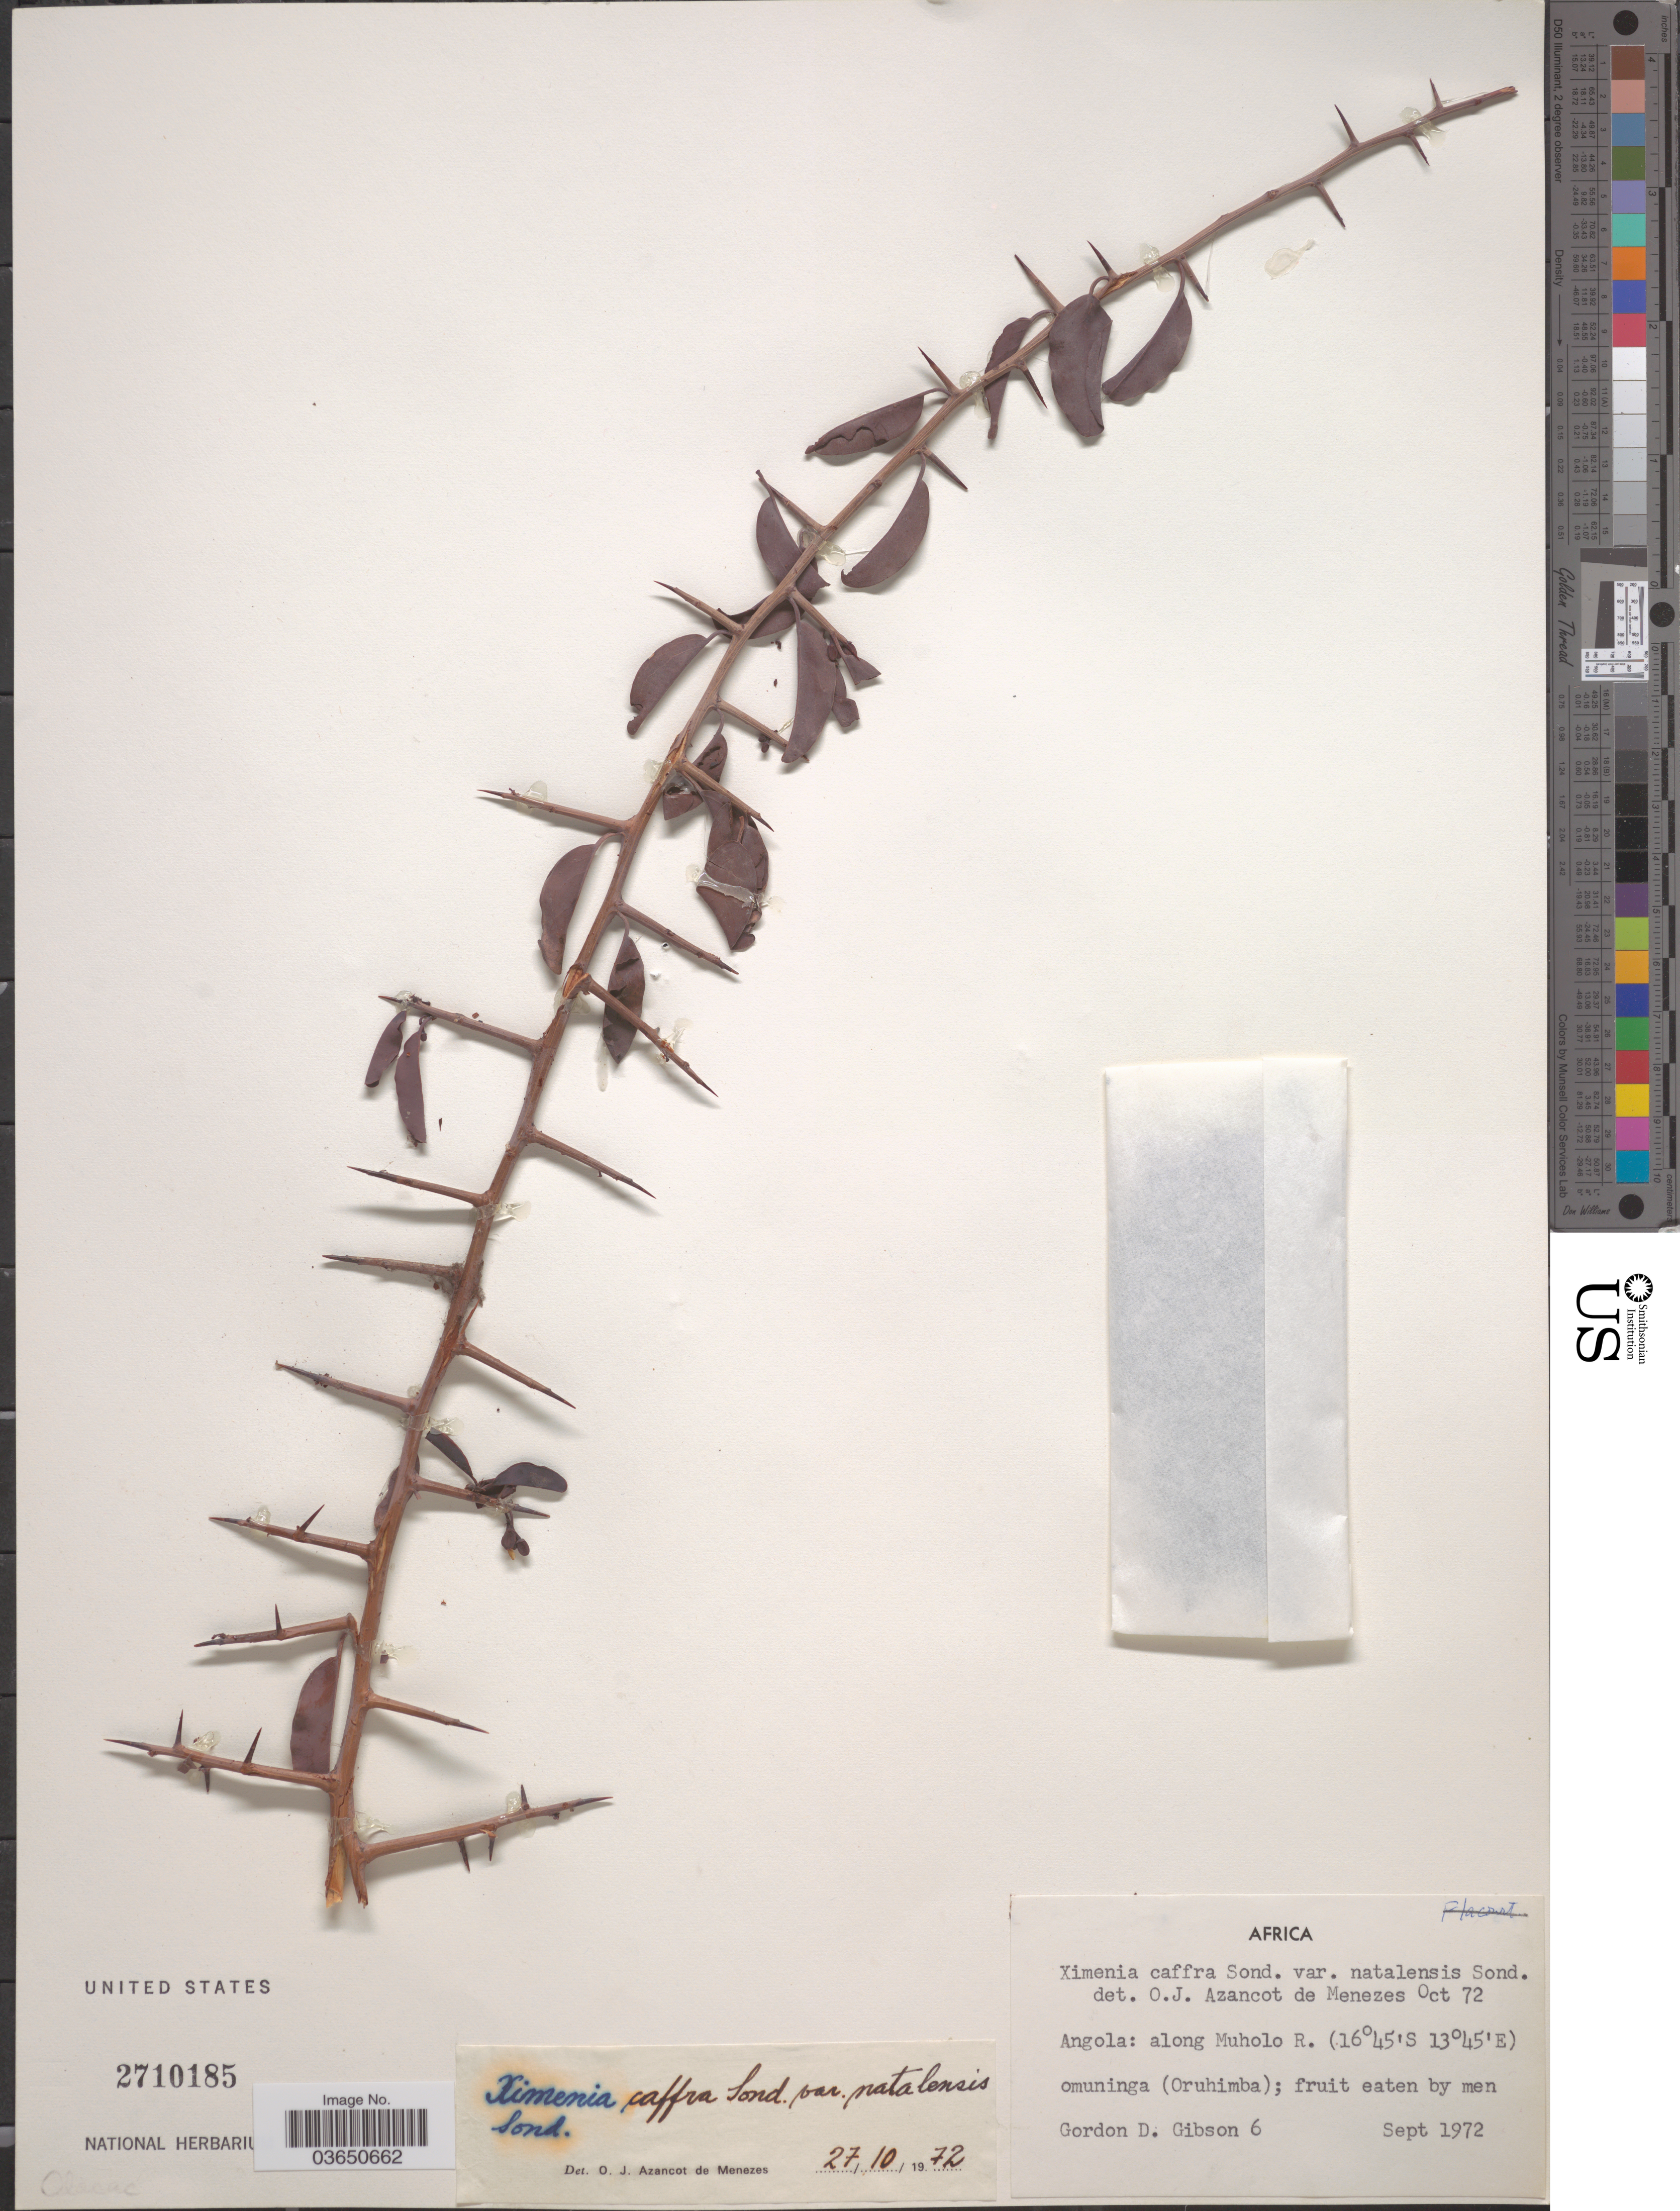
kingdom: Plantae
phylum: Tracheophyta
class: Magnoliopsida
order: Santalales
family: Ximeniaceae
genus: Ximenia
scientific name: Ximenia caffra var. natalensis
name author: Sond.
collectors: G. D. Gibson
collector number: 6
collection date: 1972-09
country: Angola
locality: Along Muholo R.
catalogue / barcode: US 2710185